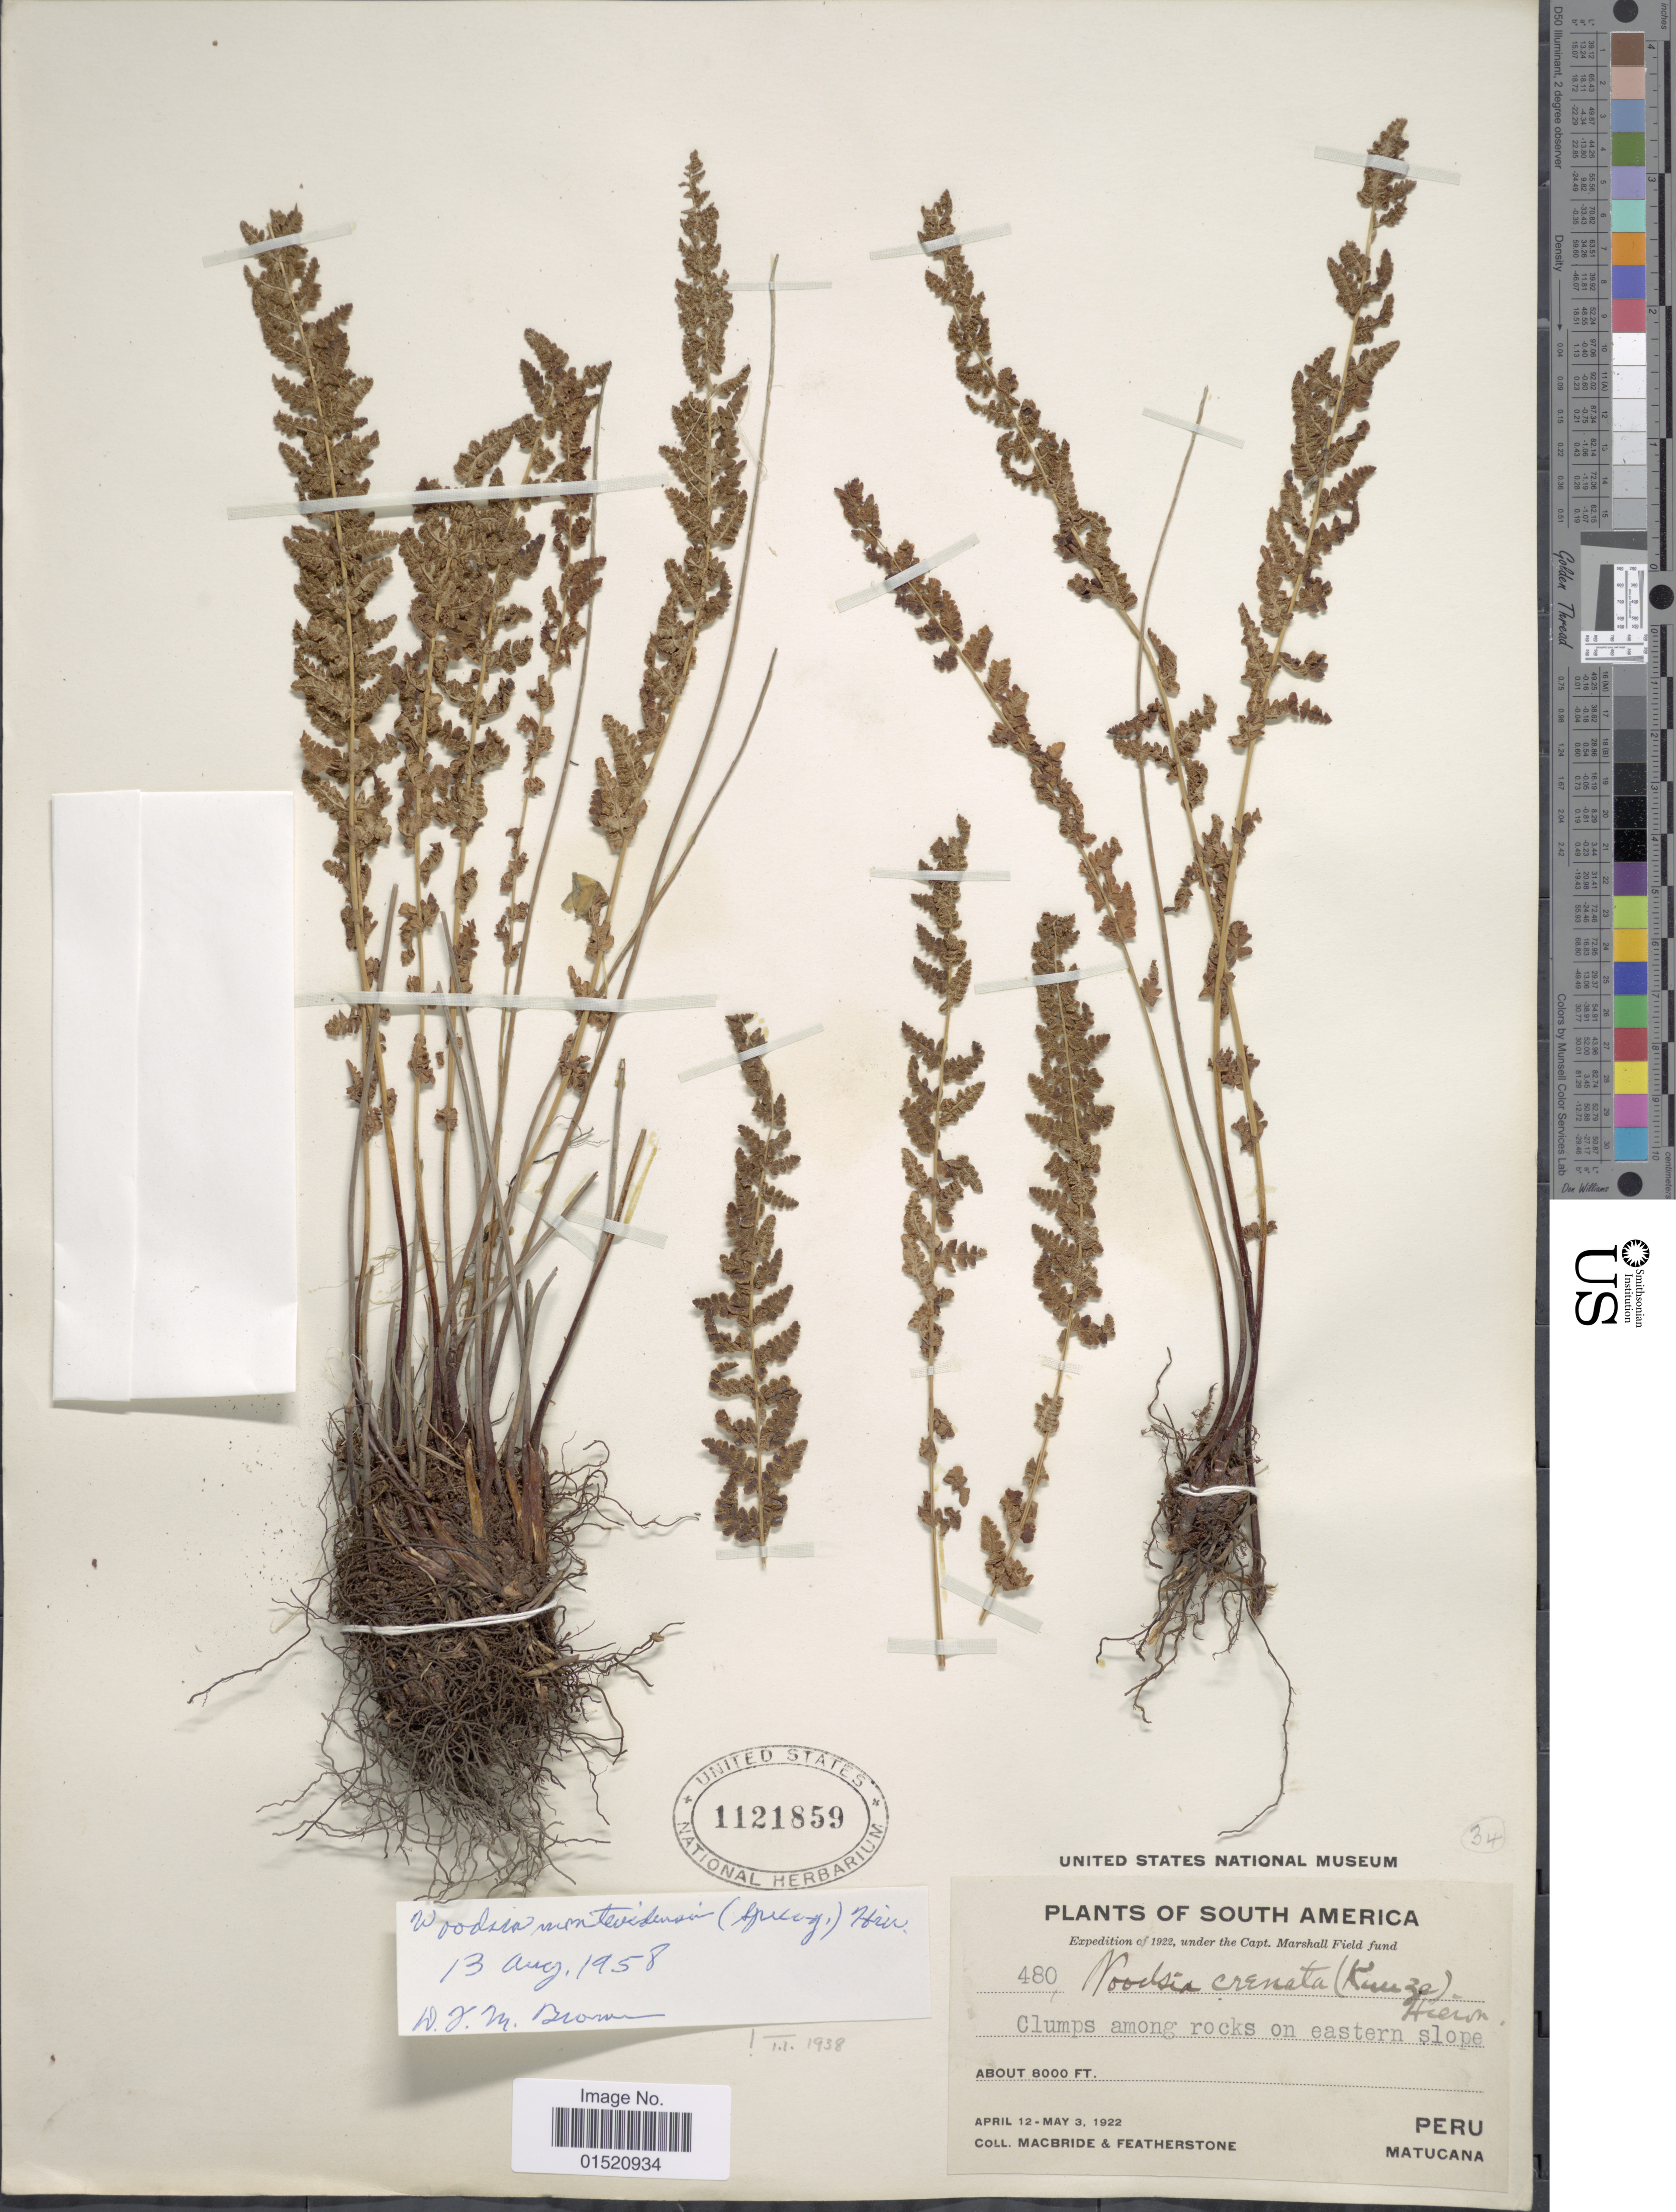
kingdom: Plantae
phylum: Tracheophyta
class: Polypodiopsida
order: Polypodiales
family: Woodsiaceae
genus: Woodsia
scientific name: Woodsia montevidensis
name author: (Spreng.) Hieron.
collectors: Macbride, -- & -. Featherstone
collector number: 480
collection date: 1922-04-12/1922-05-03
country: Peru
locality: South America, Clumps among rocks on eastern slope, Matucana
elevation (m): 2438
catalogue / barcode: US 1121859